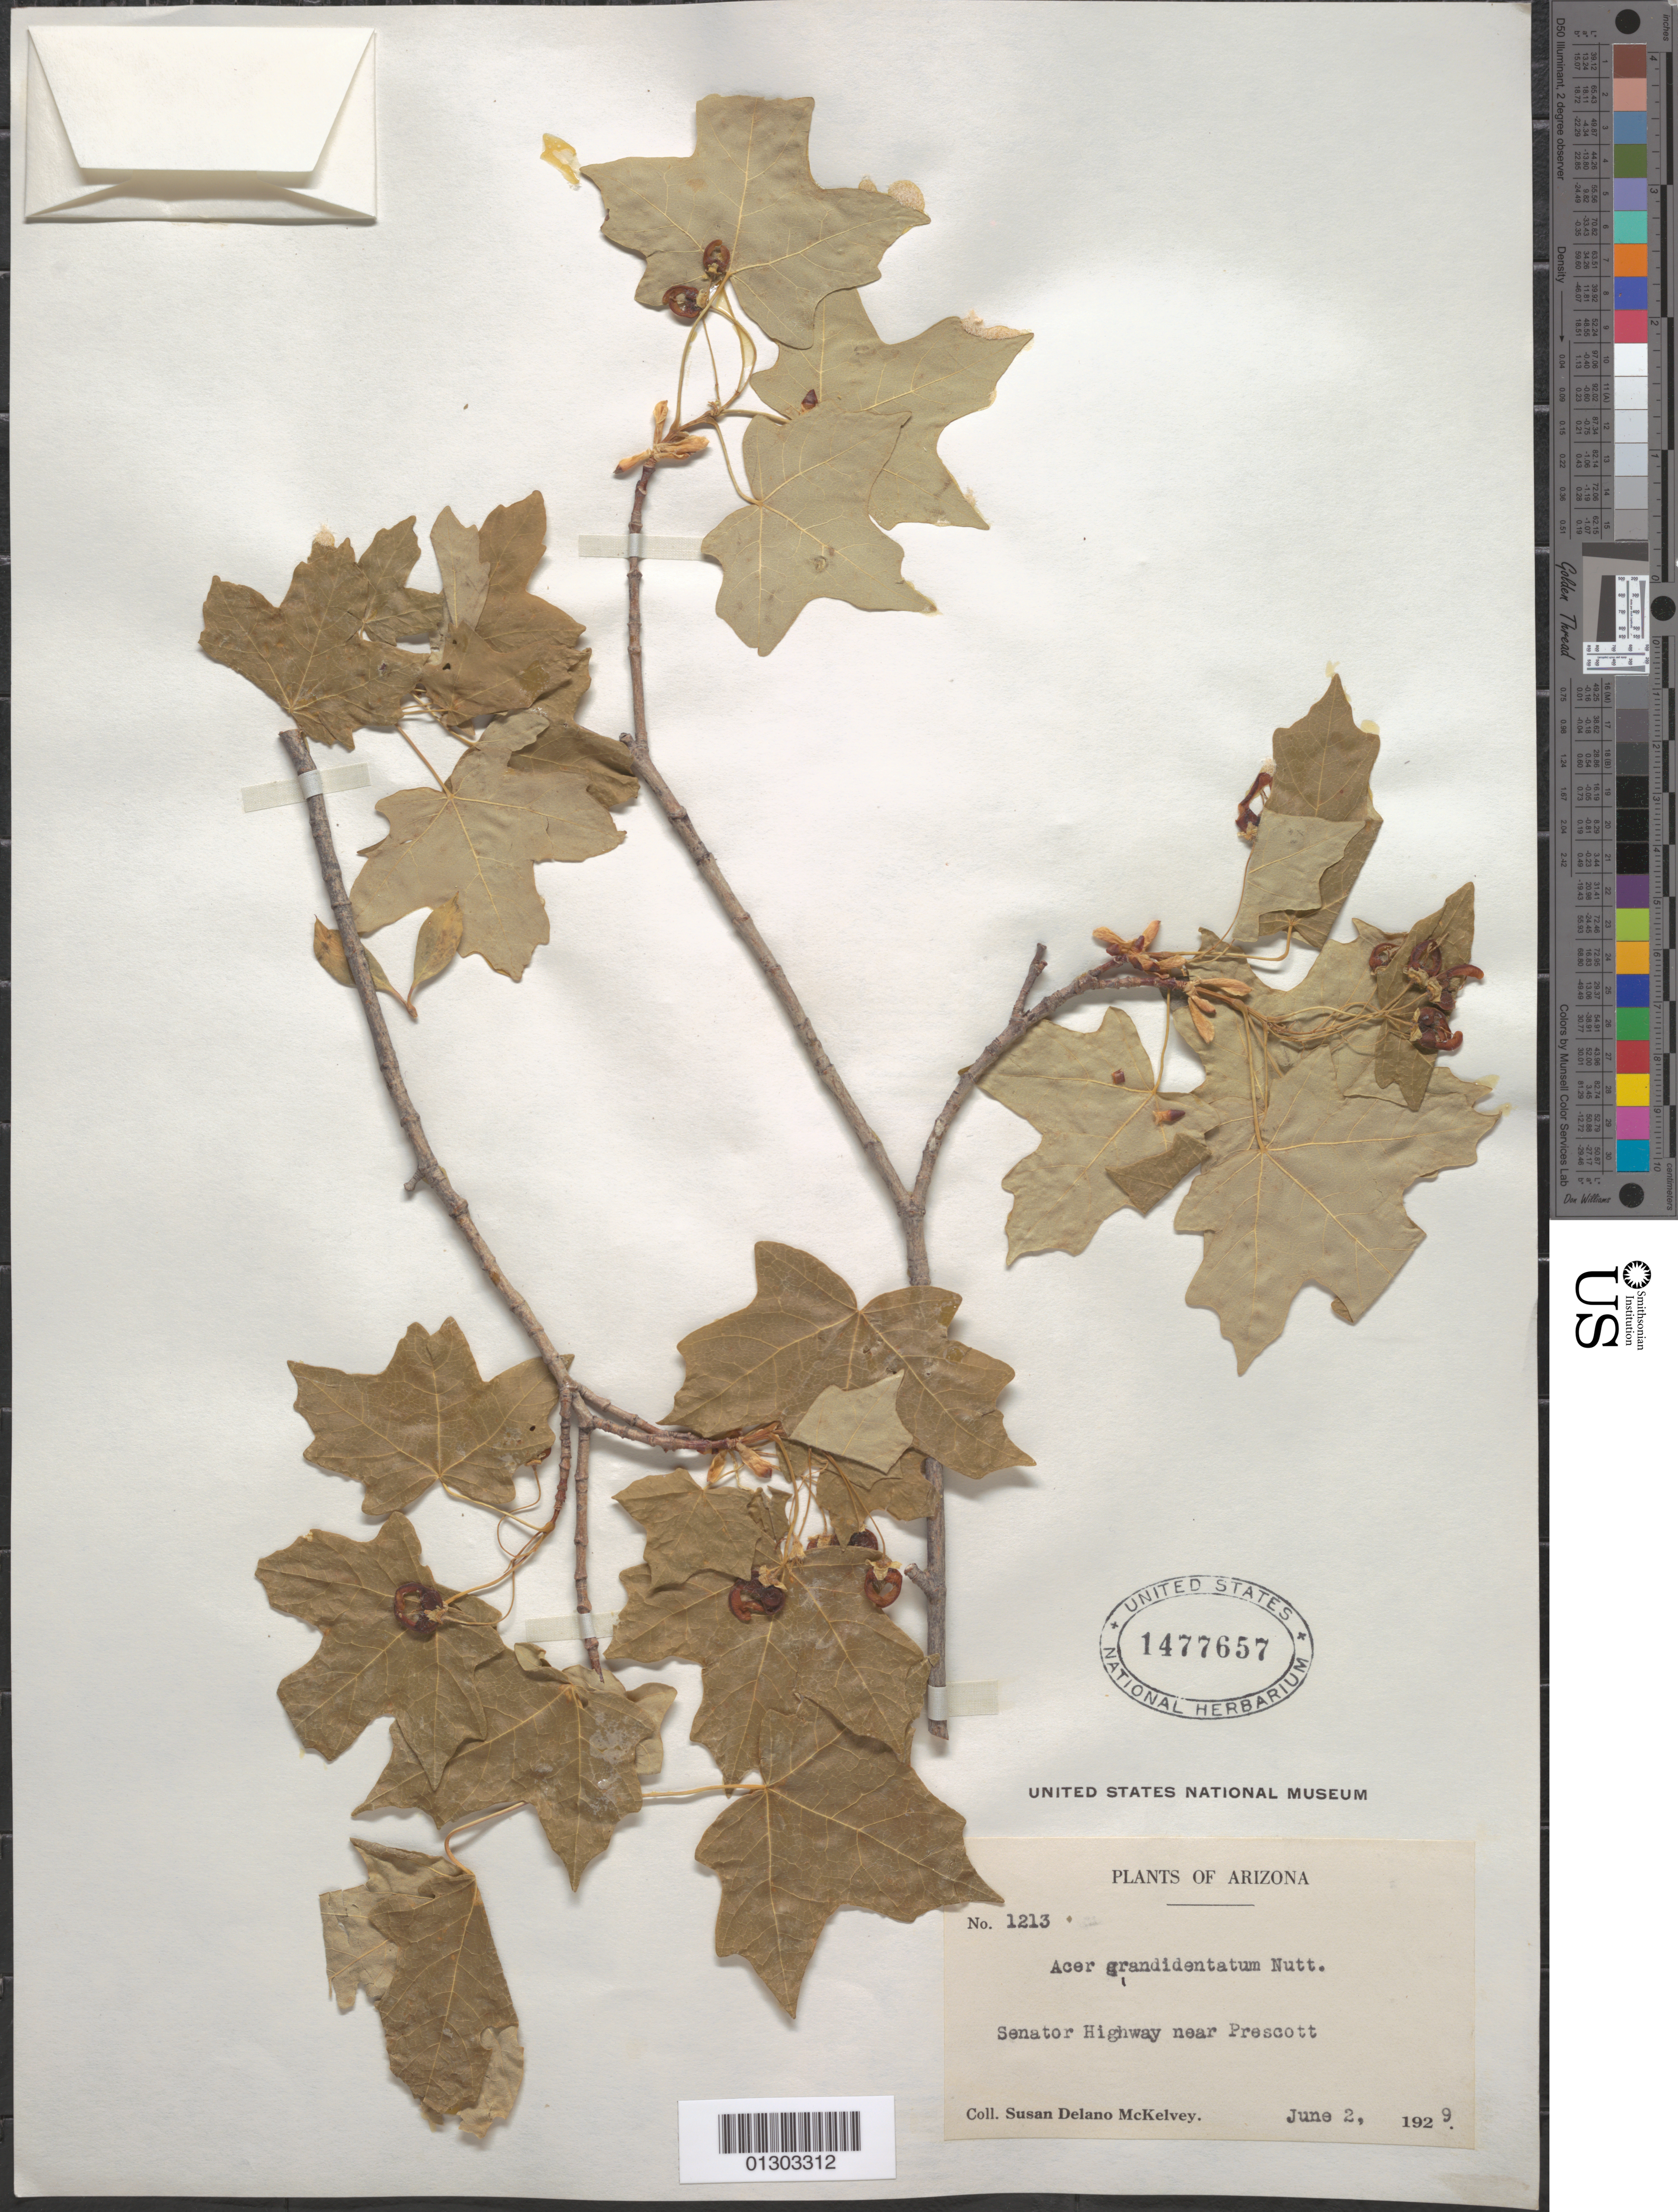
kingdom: Plantae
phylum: Tracheophyta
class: Magnoliopsida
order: Sapindales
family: Sapindaceae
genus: Acer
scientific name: Acer grandidentatum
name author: Nutt.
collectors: S. A. McKelvey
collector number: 1213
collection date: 1929-06-02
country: United States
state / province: Arizona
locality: Senator Highway, near Prescott.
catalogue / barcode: US 1477657